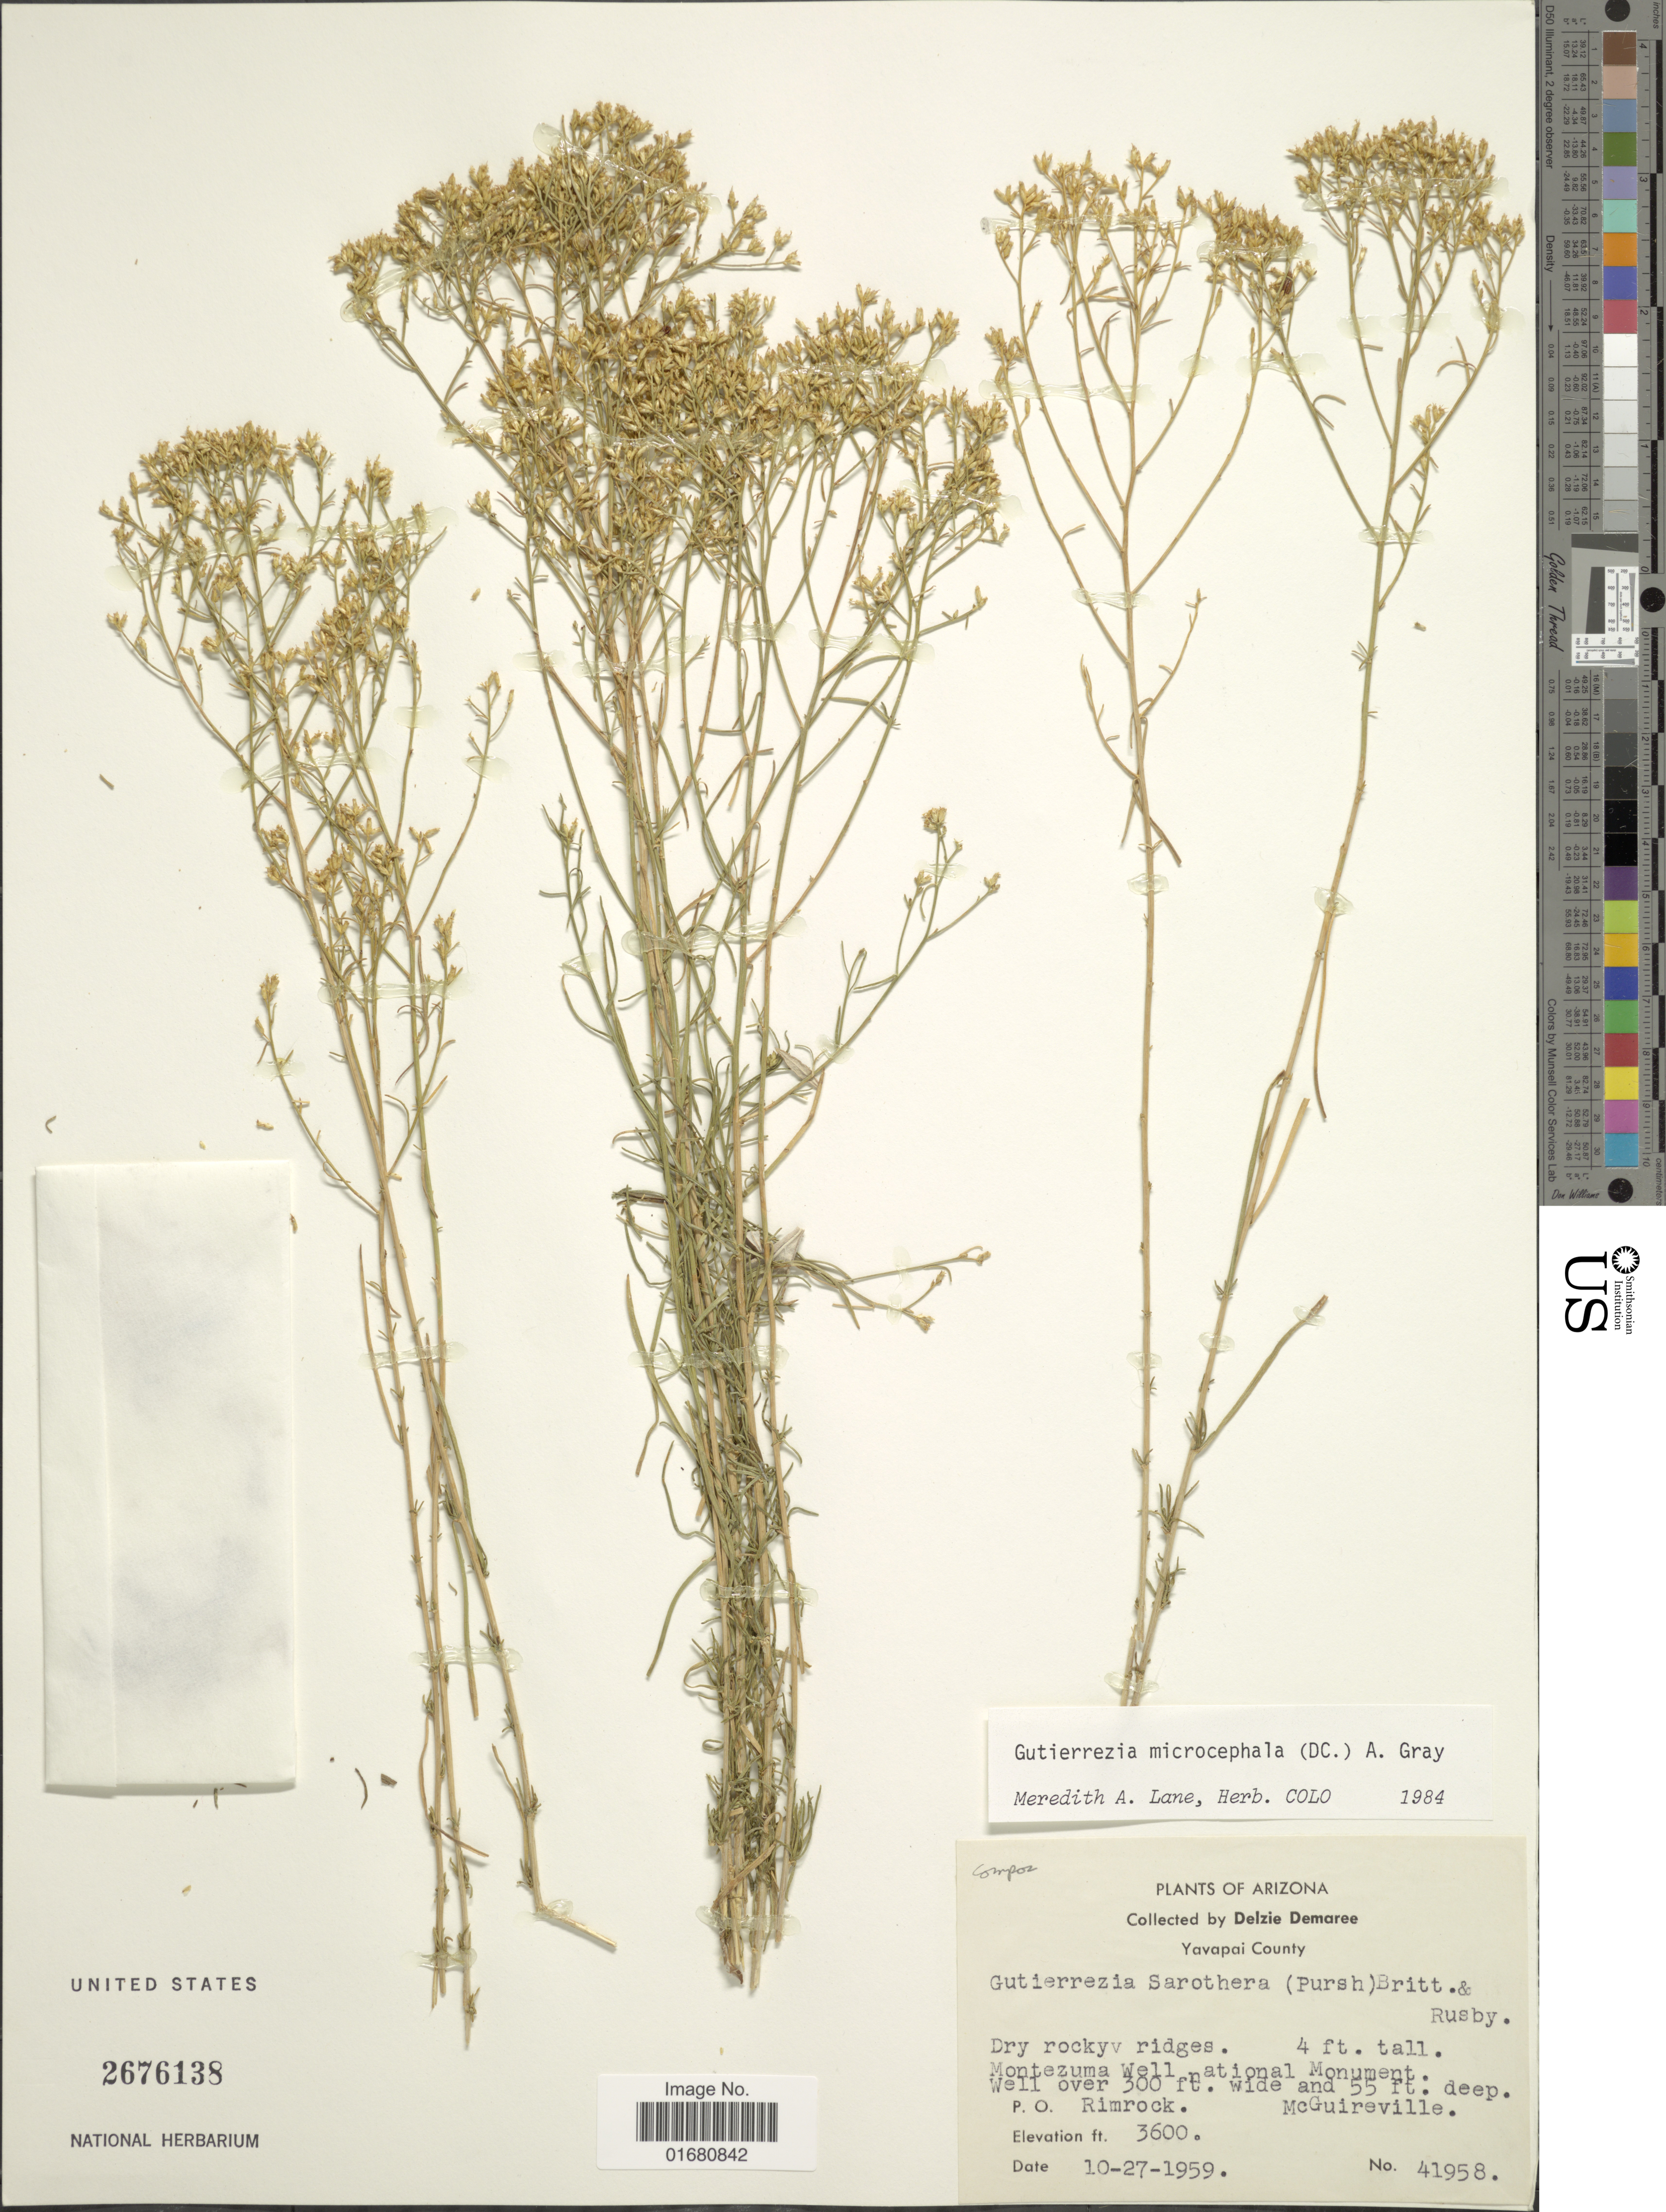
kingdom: Plantae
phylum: Tracheophyta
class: Magnoliopsida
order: Asterales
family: Asteraceae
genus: Gutierrezia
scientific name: Gutierrezia microcephala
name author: (DC.) A. Gray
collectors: D. Demaree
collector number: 41958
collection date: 1959-10-27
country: United States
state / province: Arizona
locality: Yavapai County, Dry rocky ridges, Montezuma Well national Monument, McGuireville, P.O. Rimrock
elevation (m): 91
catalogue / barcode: US 2676138